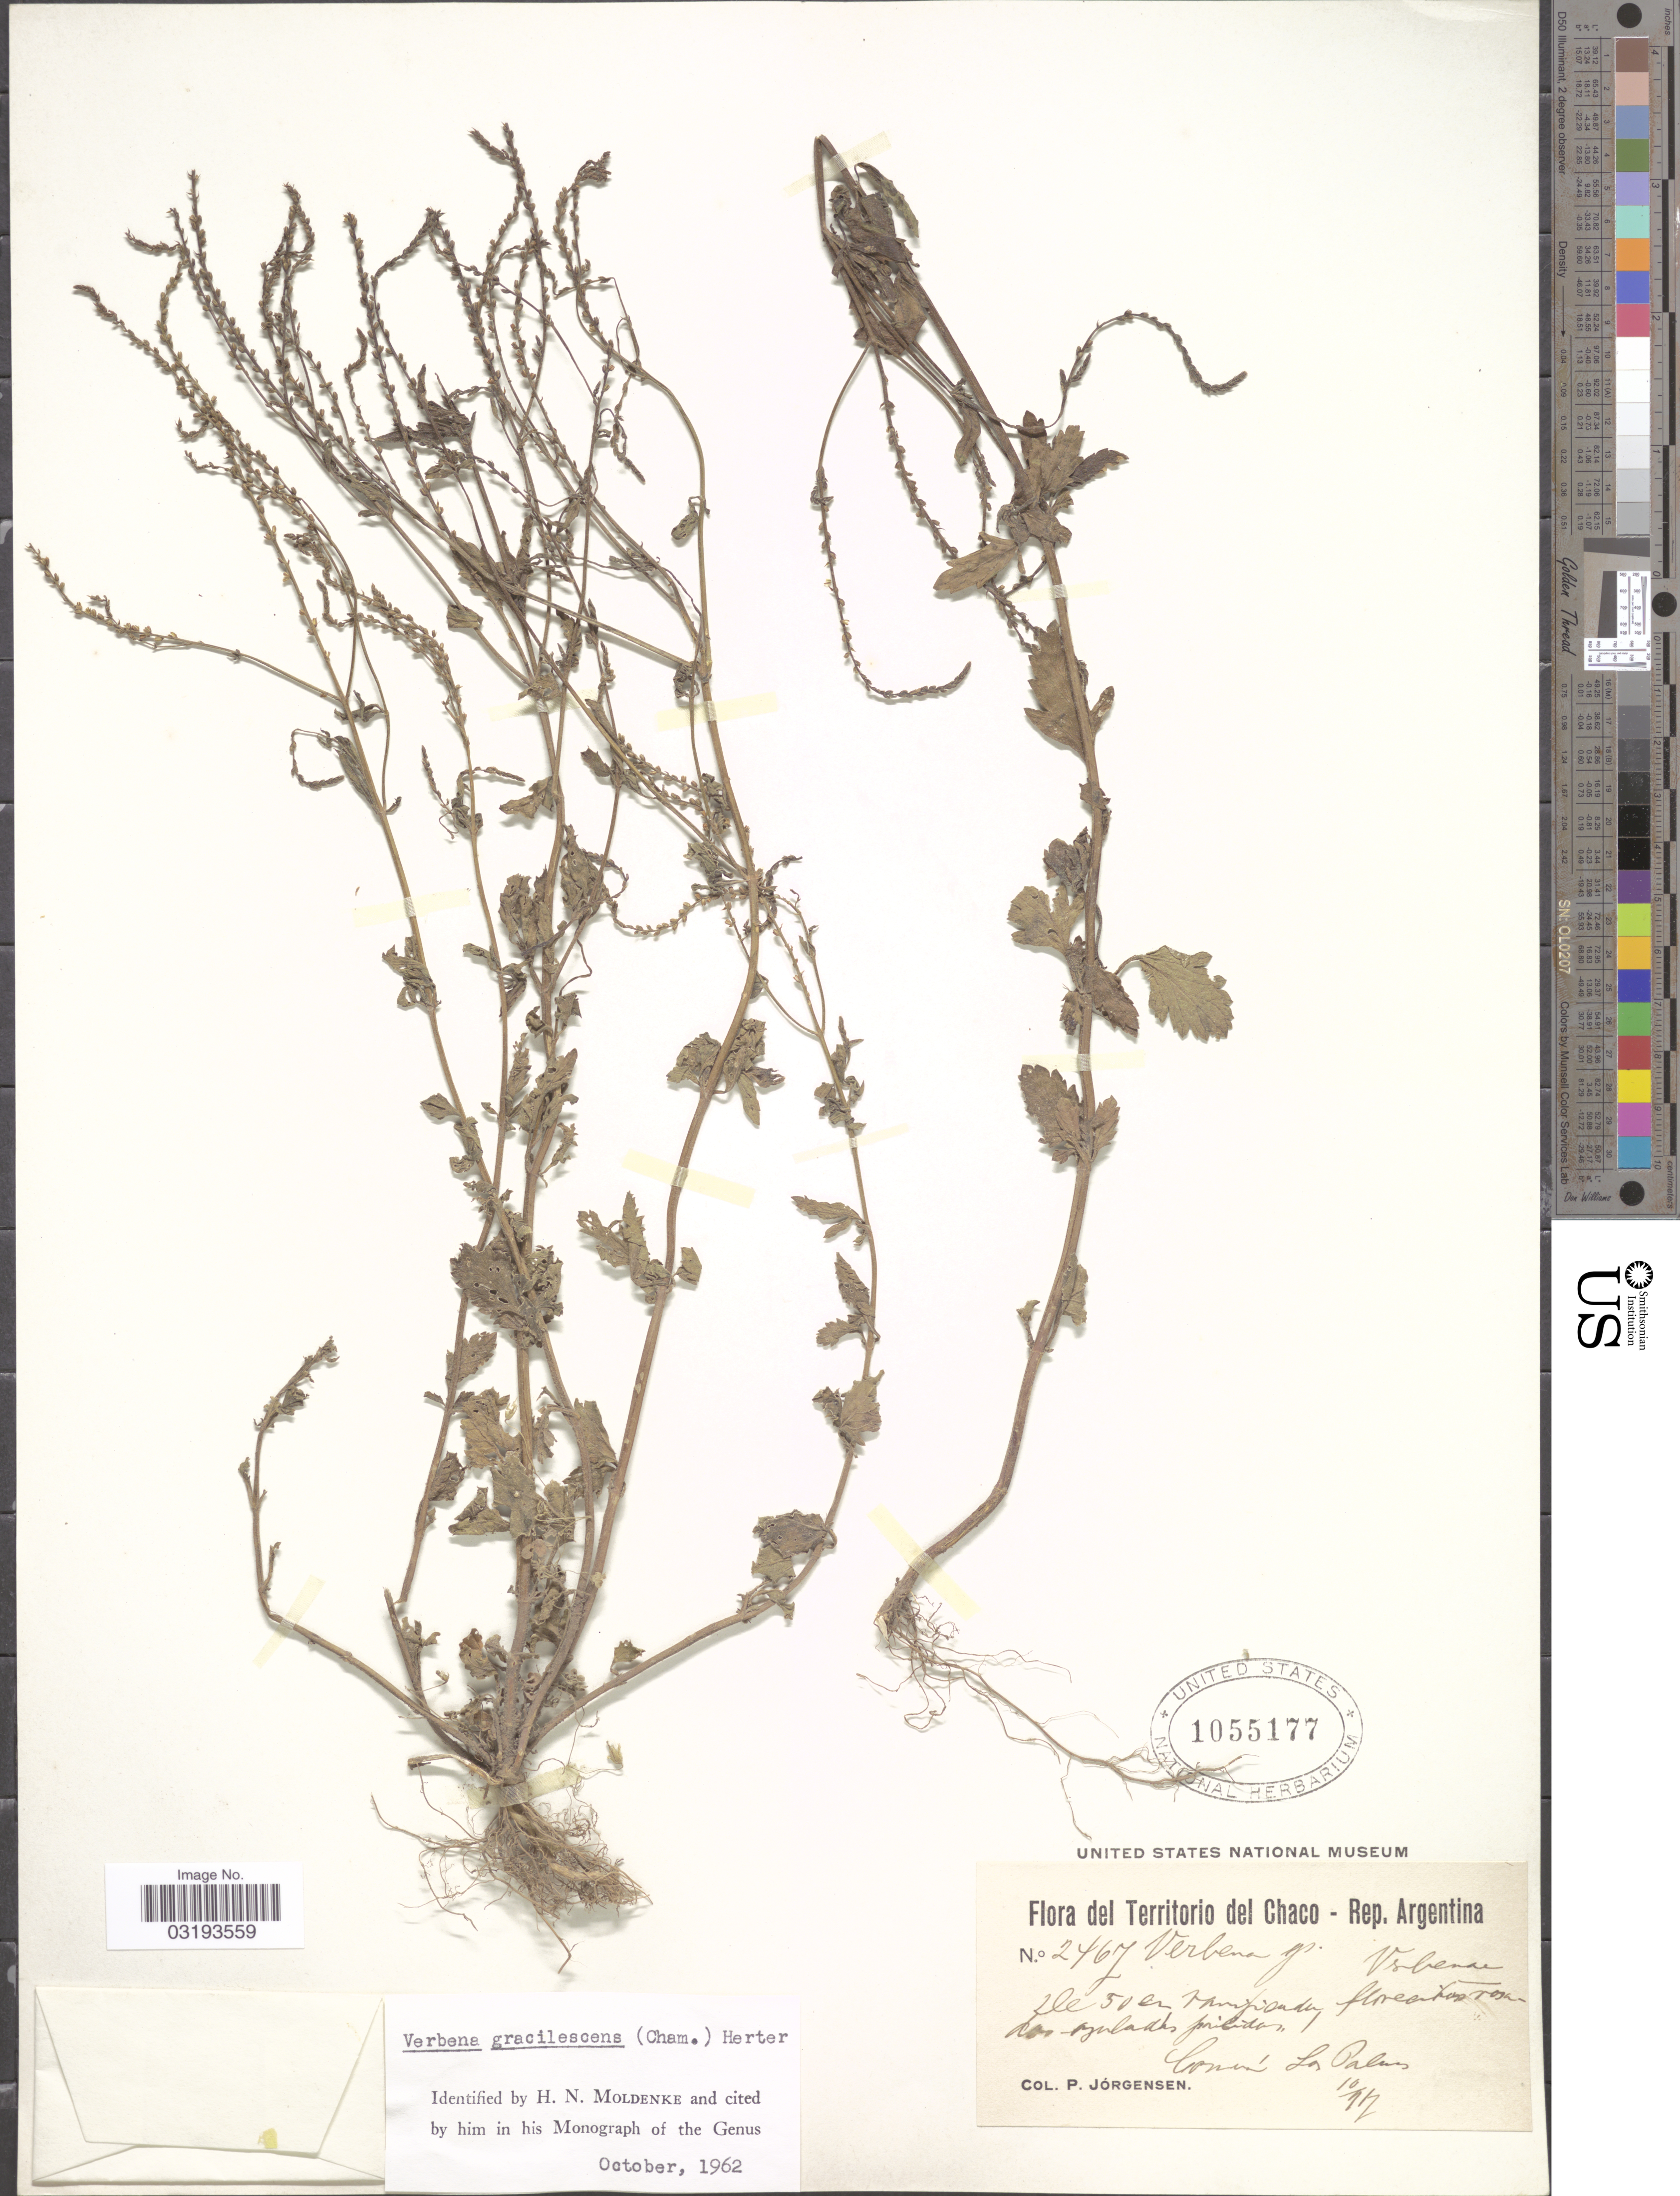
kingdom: Plantae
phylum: Tracheophyta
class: Magnoliopsida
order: Lamiales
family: Verbenaceae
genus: Verbena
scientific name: Verbena gracilescens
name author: (Cham.) Herter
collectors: P. Jörgensen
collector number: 2467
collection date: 1917-10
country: Argentina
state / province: Chaco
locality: Las Palmas.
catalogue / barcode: US 1055177